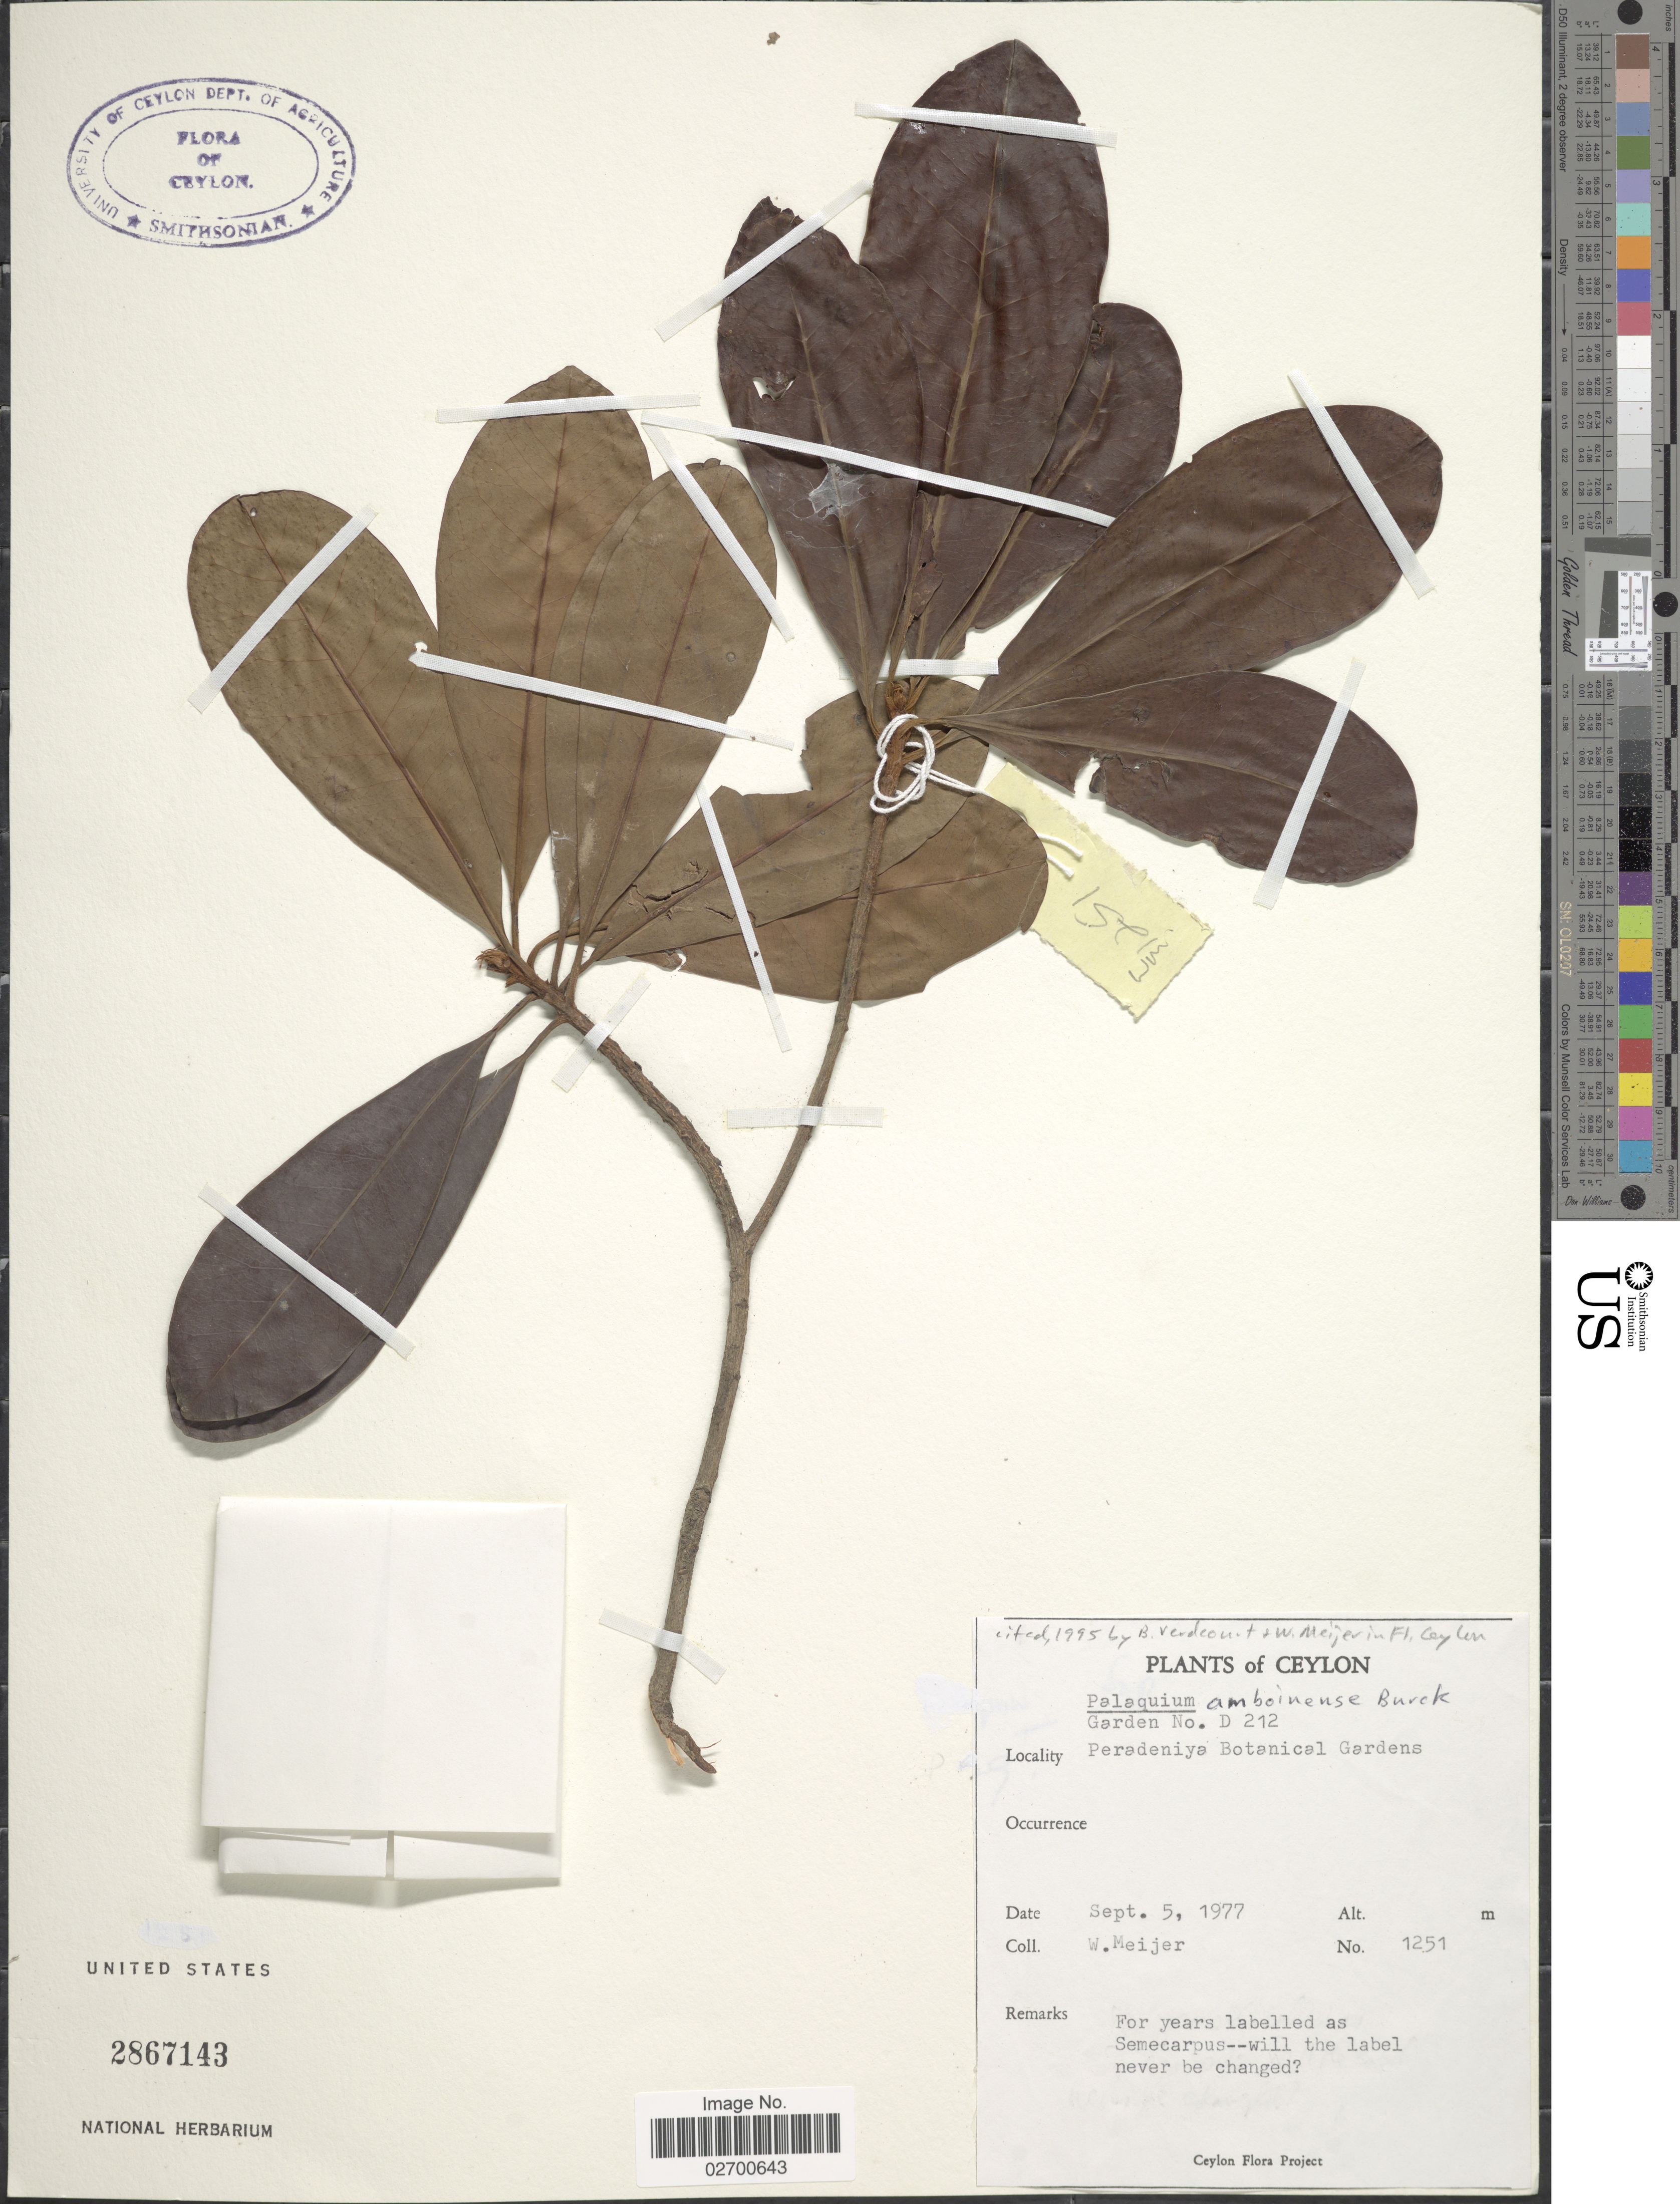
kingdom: Plantae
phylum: Tracheophyta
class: Magnoliopsida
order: Ericales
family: Sapotaceae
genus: Palaquium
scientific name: Palaquium amboinense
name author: Burck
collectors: W. Meijer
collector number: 1251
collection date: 1977-09-05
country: Sri Lanka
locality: Ceylon, Garden No. D 212, Peradeniya Botanical Gardens.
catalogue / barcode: US 2867143